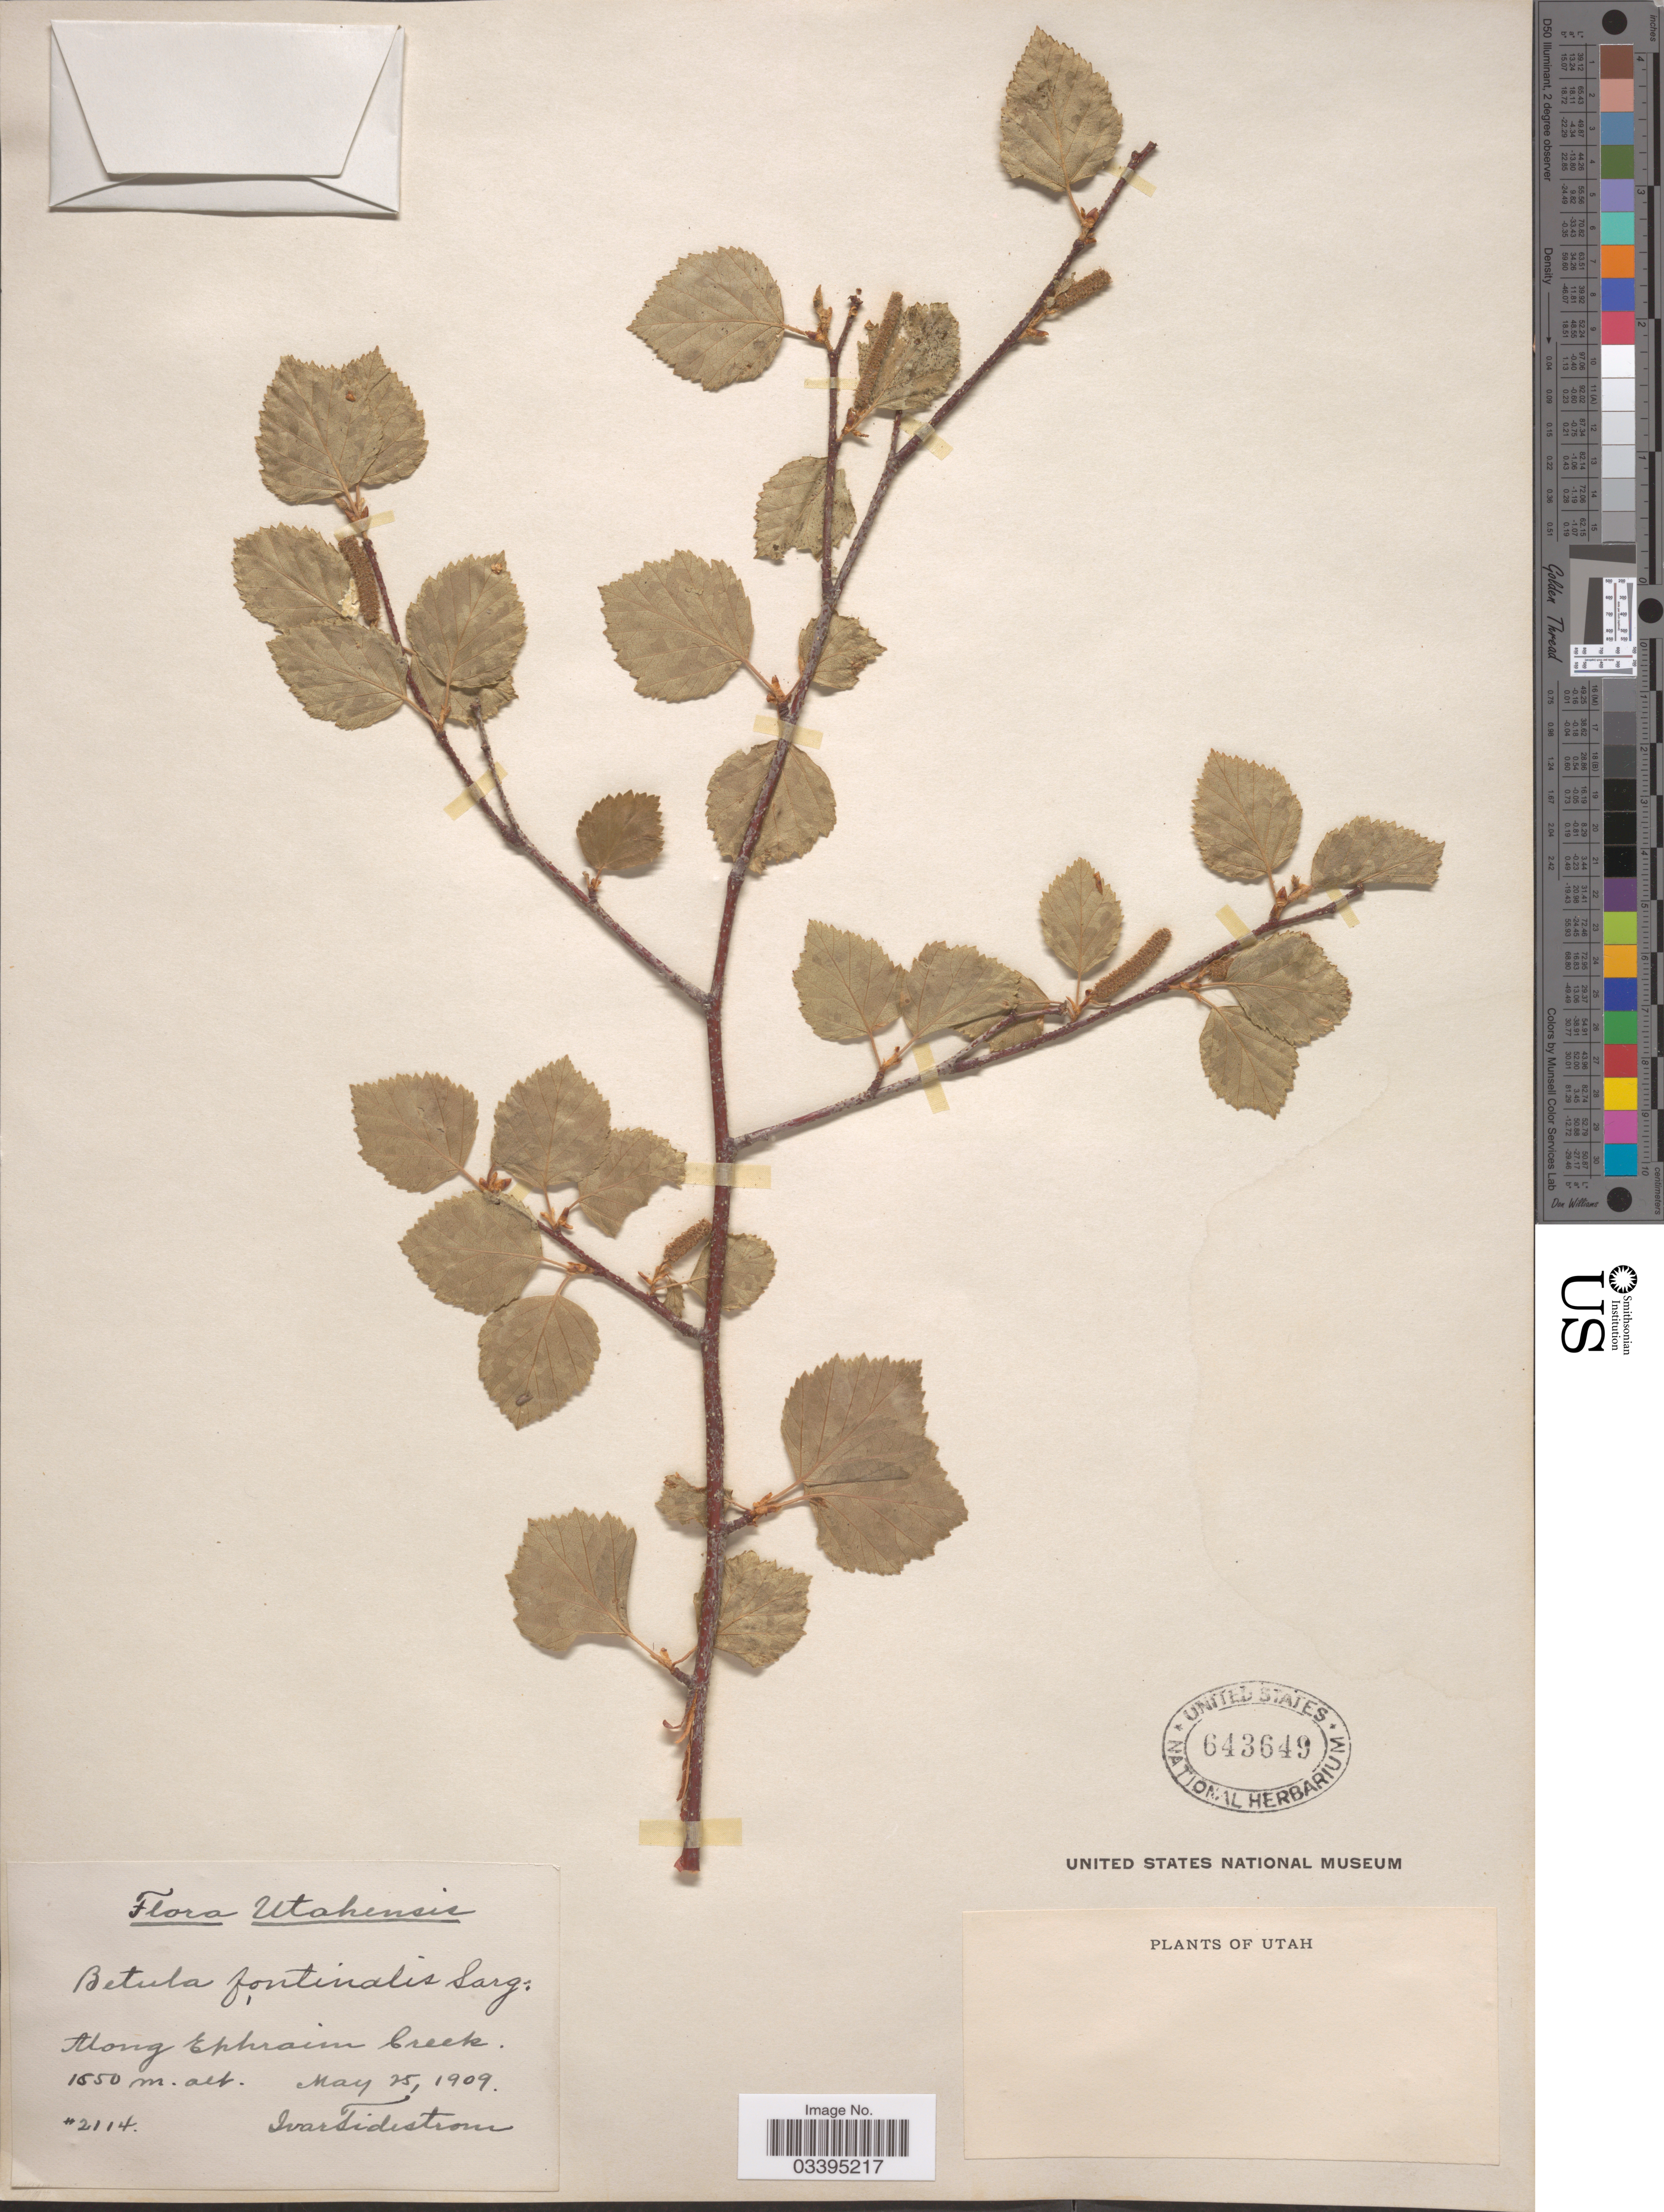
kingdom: Plantae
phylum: Tracheophyta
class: Magnoliopsida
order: Fagales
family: Betulaceae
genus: Betula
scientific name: Betula fontinalis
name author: Sarg.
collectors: I. F. Tidestrom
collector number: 2114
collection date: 1909-05-25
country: United States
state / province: Utah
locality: Along Ephraim Creek.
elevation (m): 1650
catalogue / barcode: US 643649